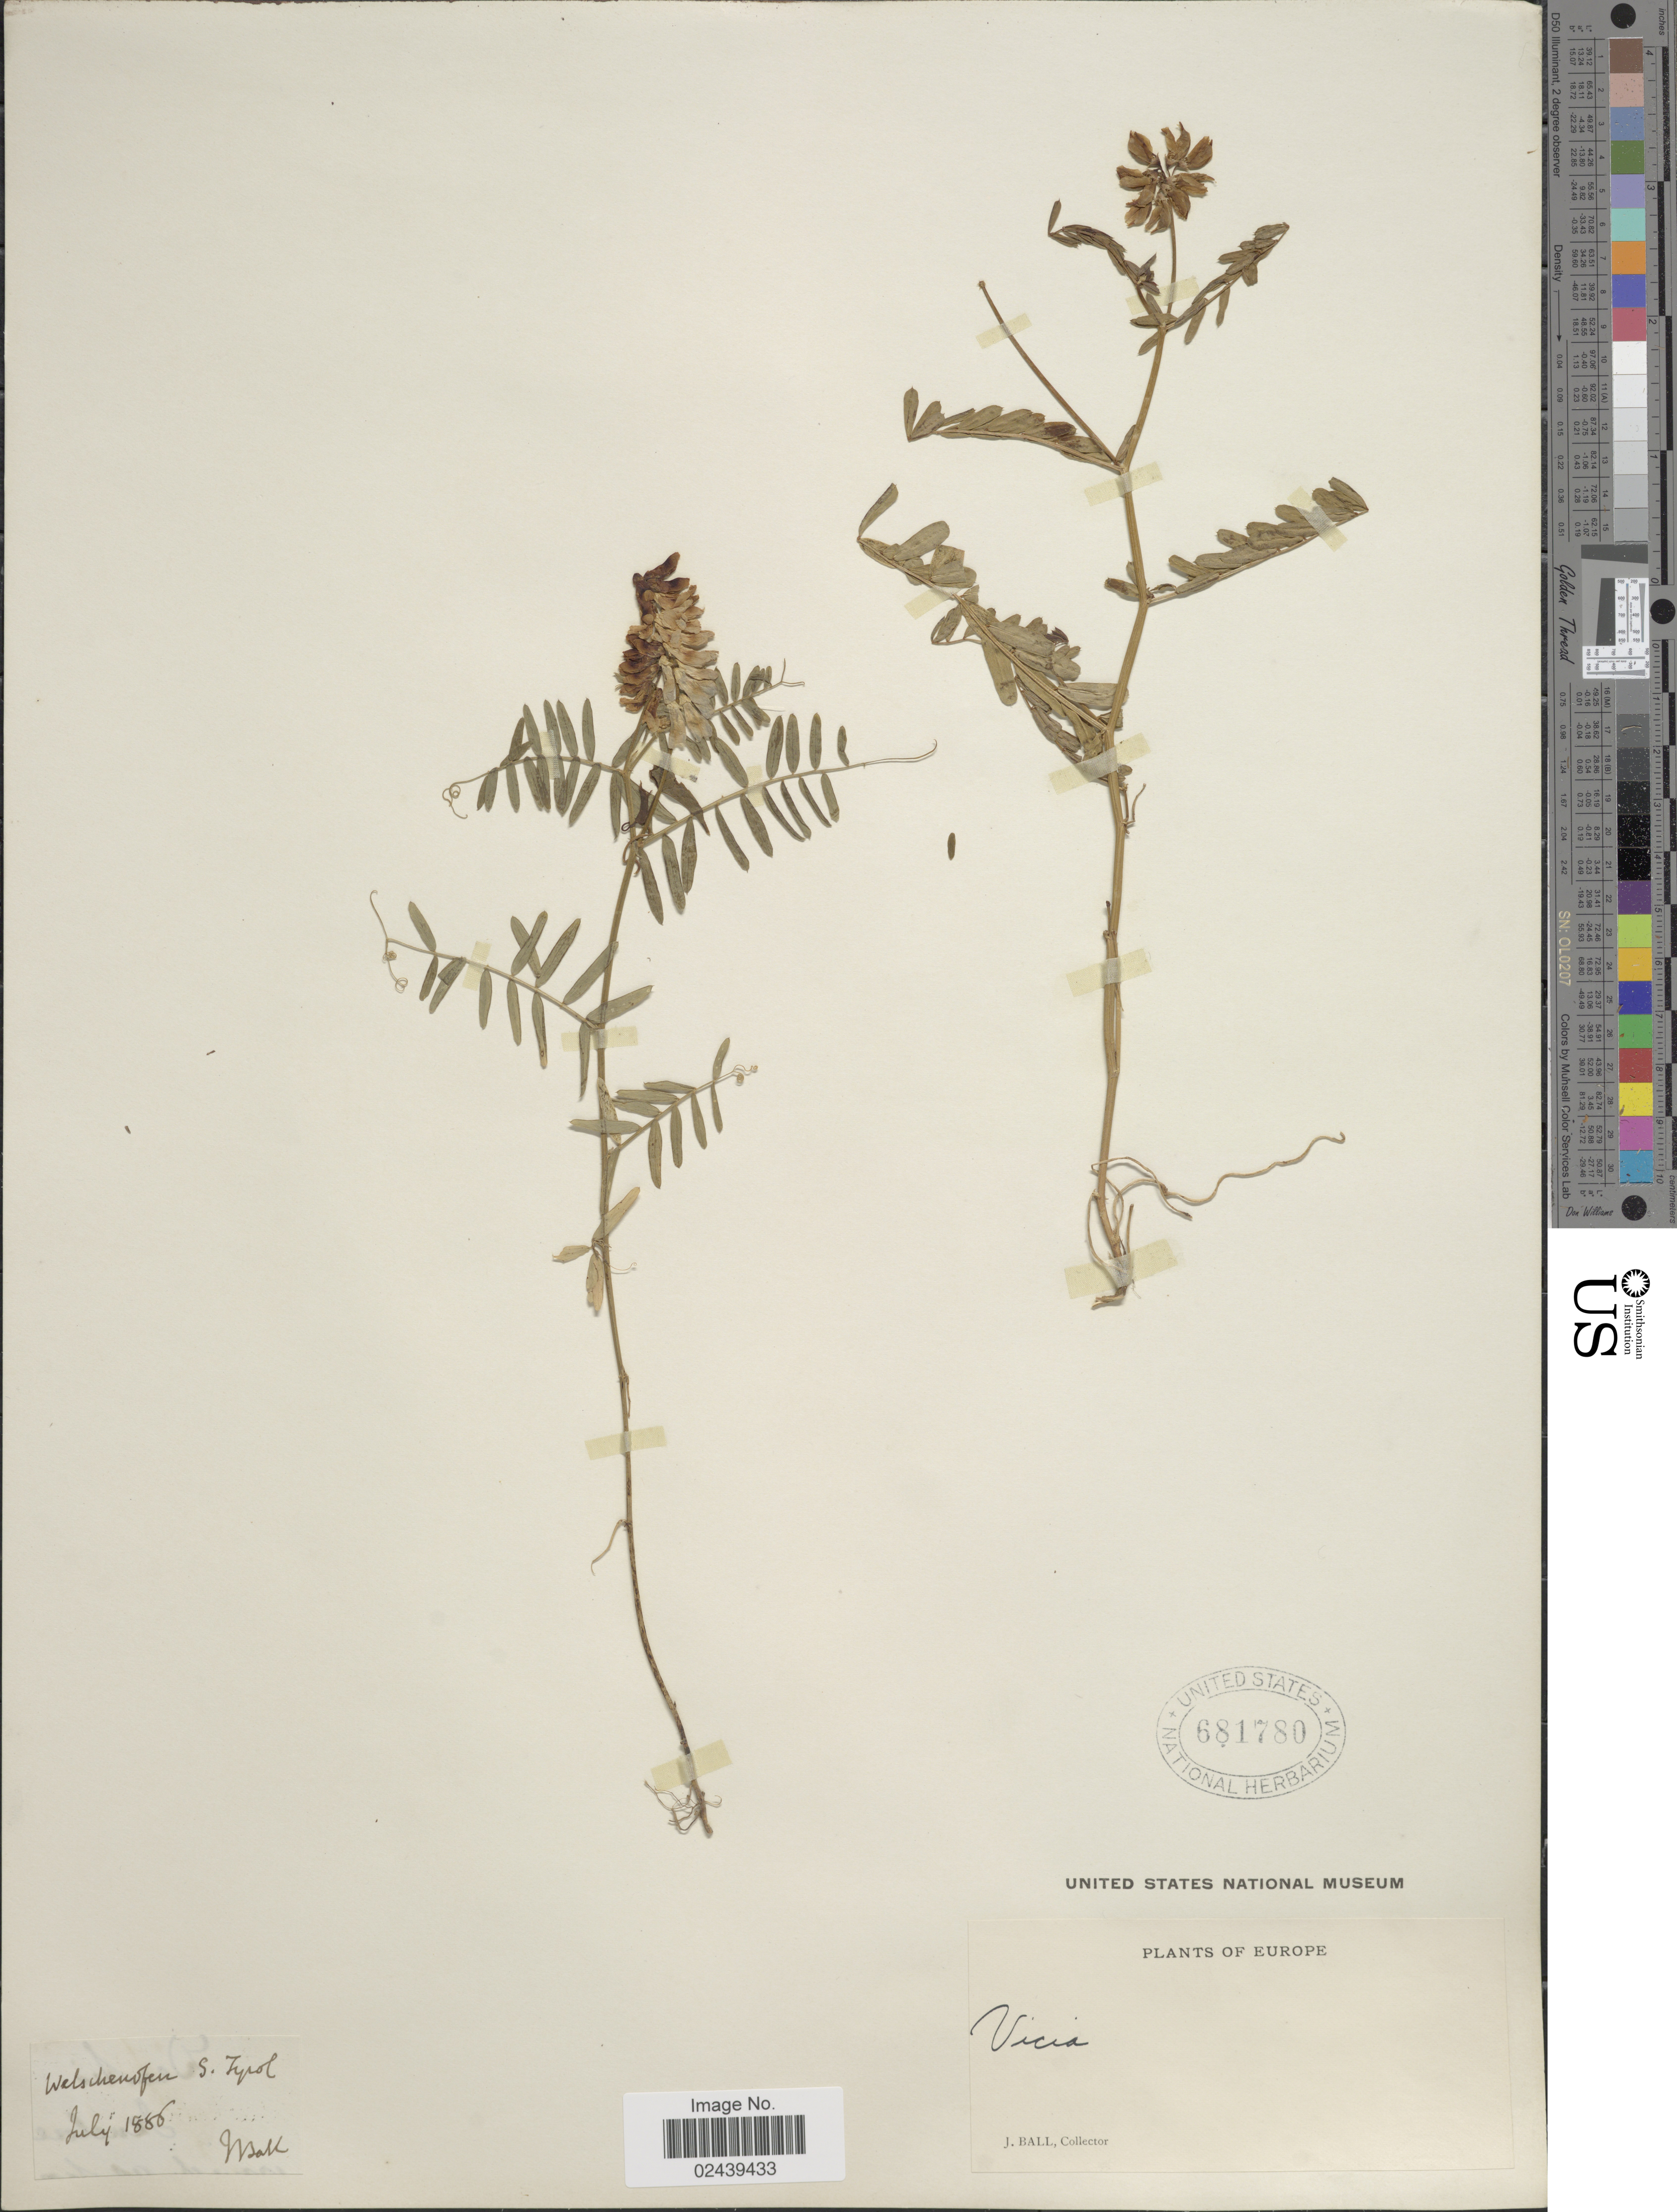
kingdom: Plantae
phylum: Tracheophyta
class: Magnoliopsida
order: Fabales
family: Fabaceae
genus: Vicia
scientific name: Vicia sp.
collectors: J. Ball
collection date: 1886-07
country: Italy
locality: Welchenofen S. Tyrol, Europe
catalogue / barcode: US 681780